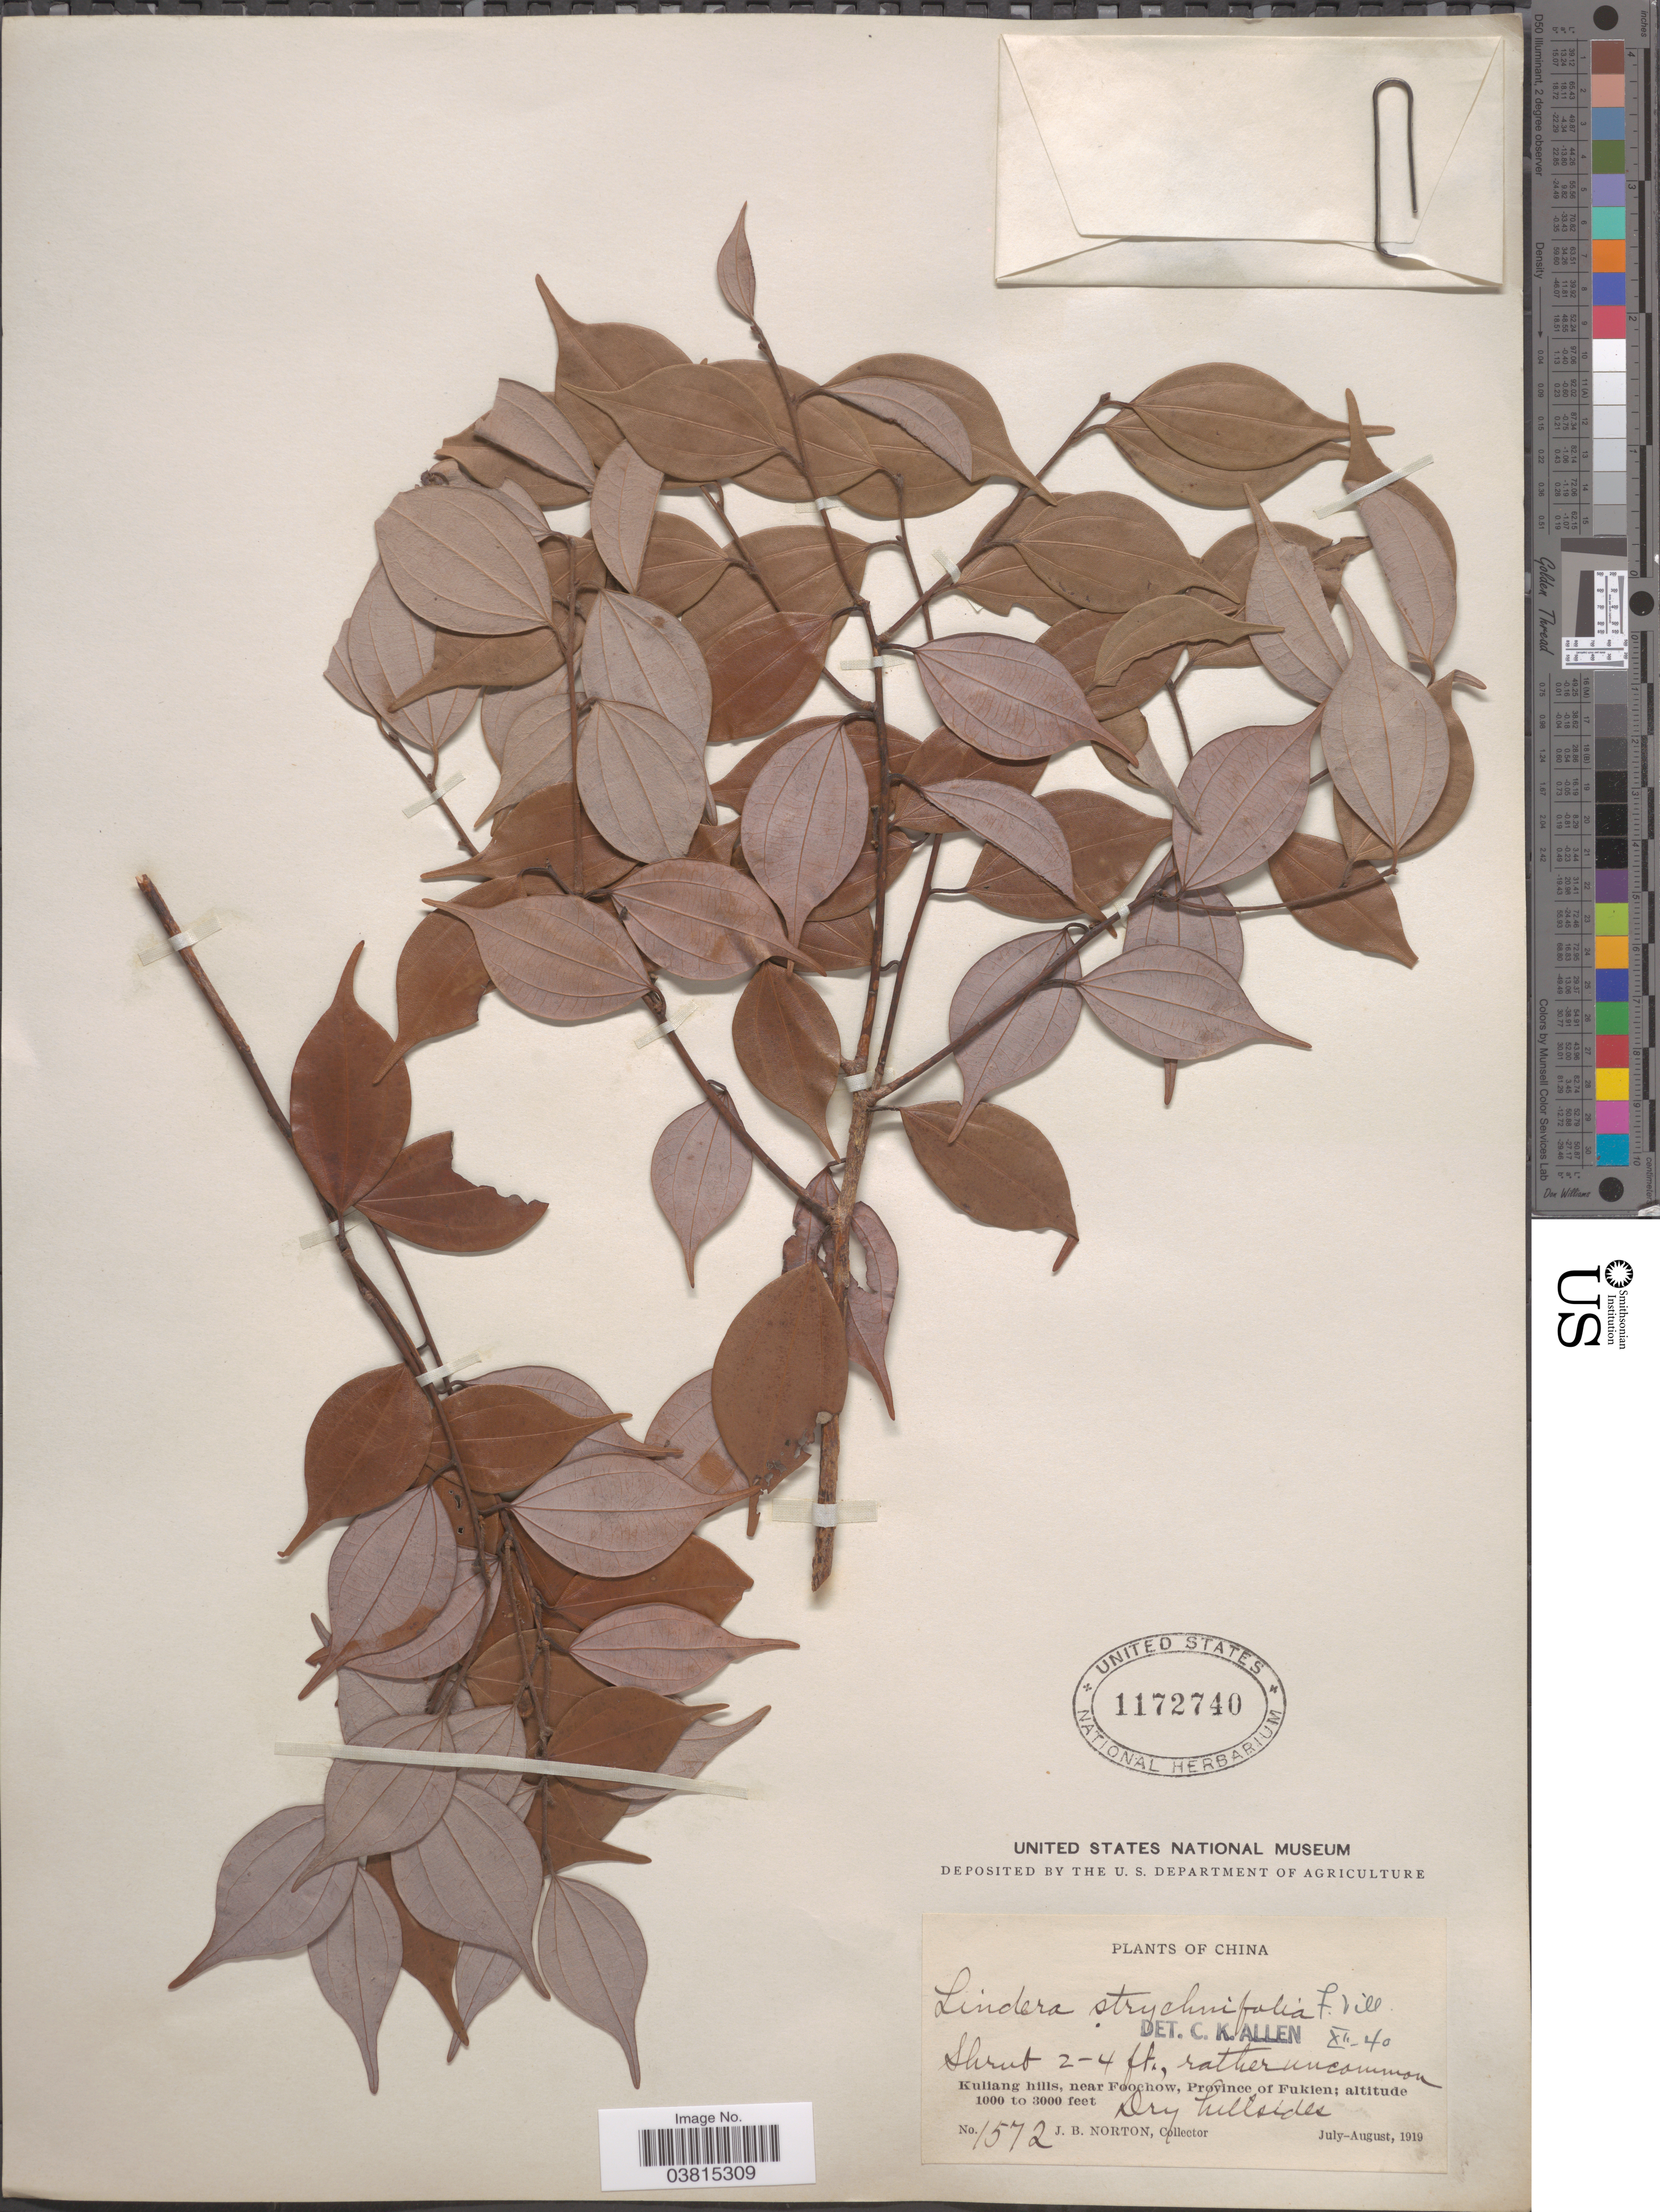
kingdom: Plantae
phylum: Tracheophyta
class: Magnoliopsida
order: Laurales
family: Lauraceae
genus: Lindera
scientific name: Lindera strychnifolia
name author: Fern.-Vill.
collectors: J. B. Norton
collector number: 1572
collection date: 1919-07/1919-08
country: China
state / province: Fujian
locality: Kuliang hills, near Foochow, Province of Fukien.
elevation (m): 305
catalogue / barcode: US 1172740